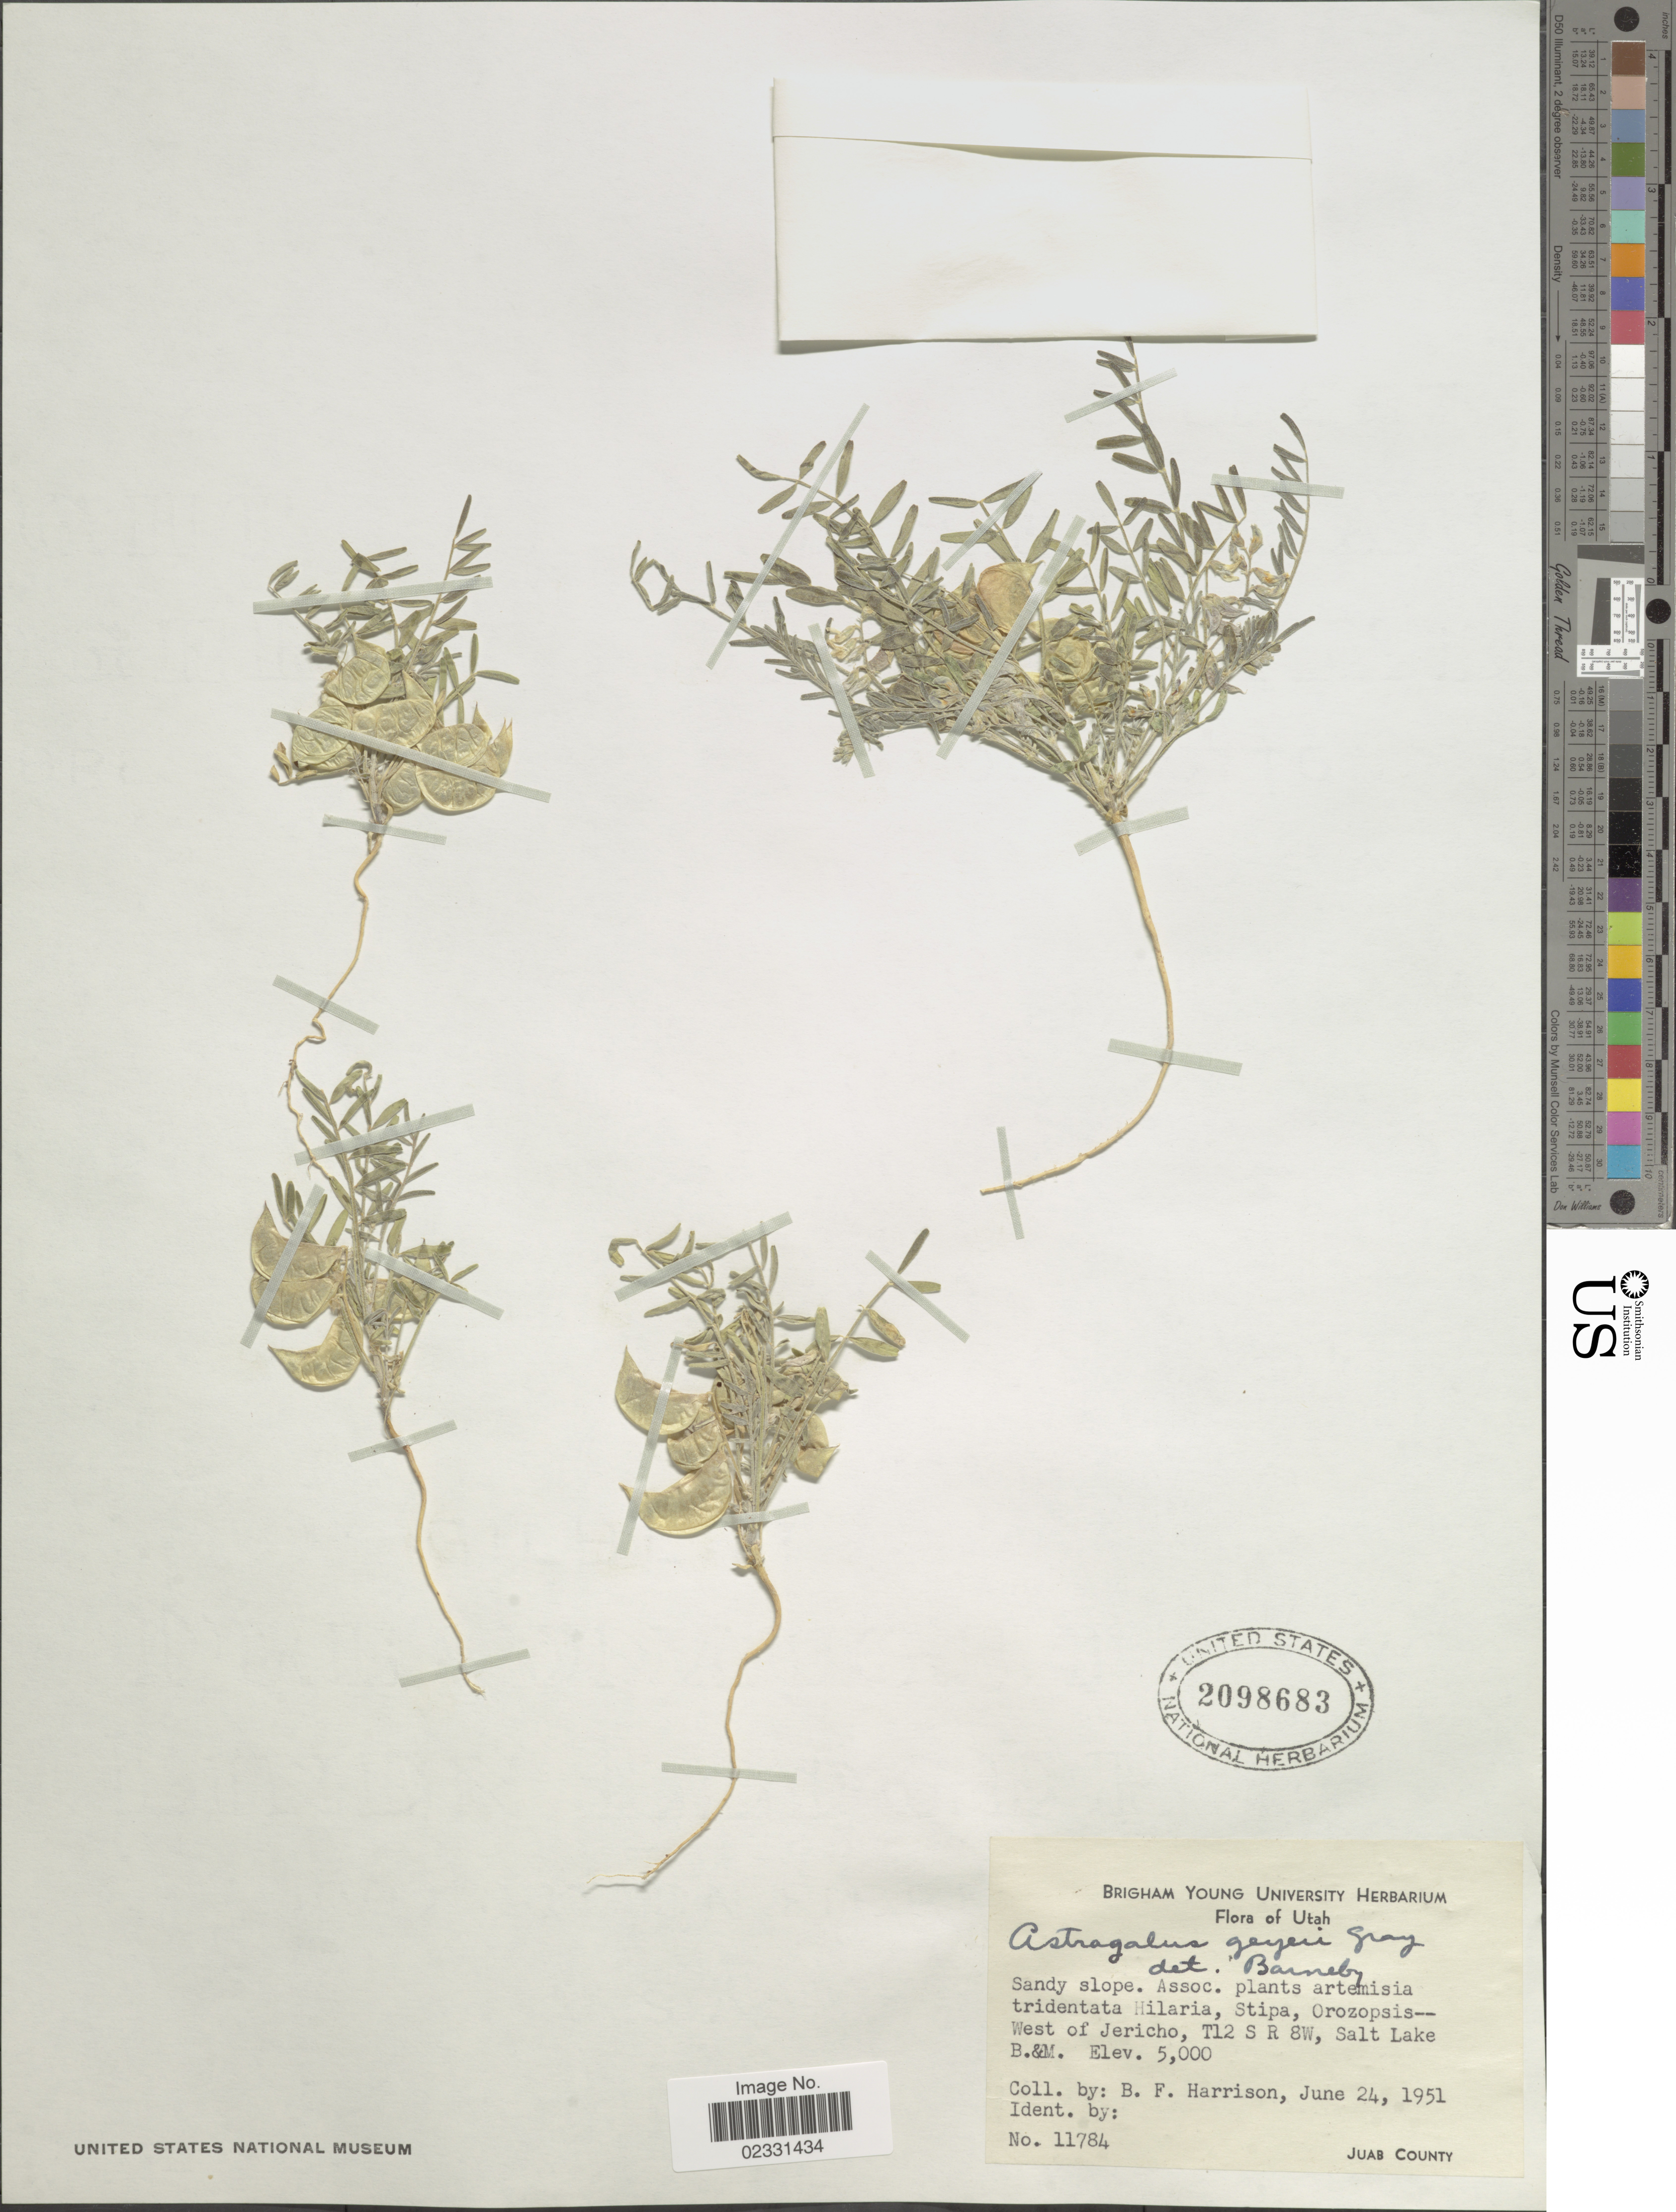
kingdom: Plantae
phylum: Tracheophyta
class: Magnoliopsida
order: Fabales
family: Fabaceae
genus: Astragalus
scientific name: Astragalus geyeri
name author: A. Gray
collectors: B. F. Harrison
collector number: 11784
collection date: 1951-06-24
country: United States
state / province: Utah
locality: West of Jericho, T12S R8W, Salt Lake B&M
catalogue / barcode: US 2098683